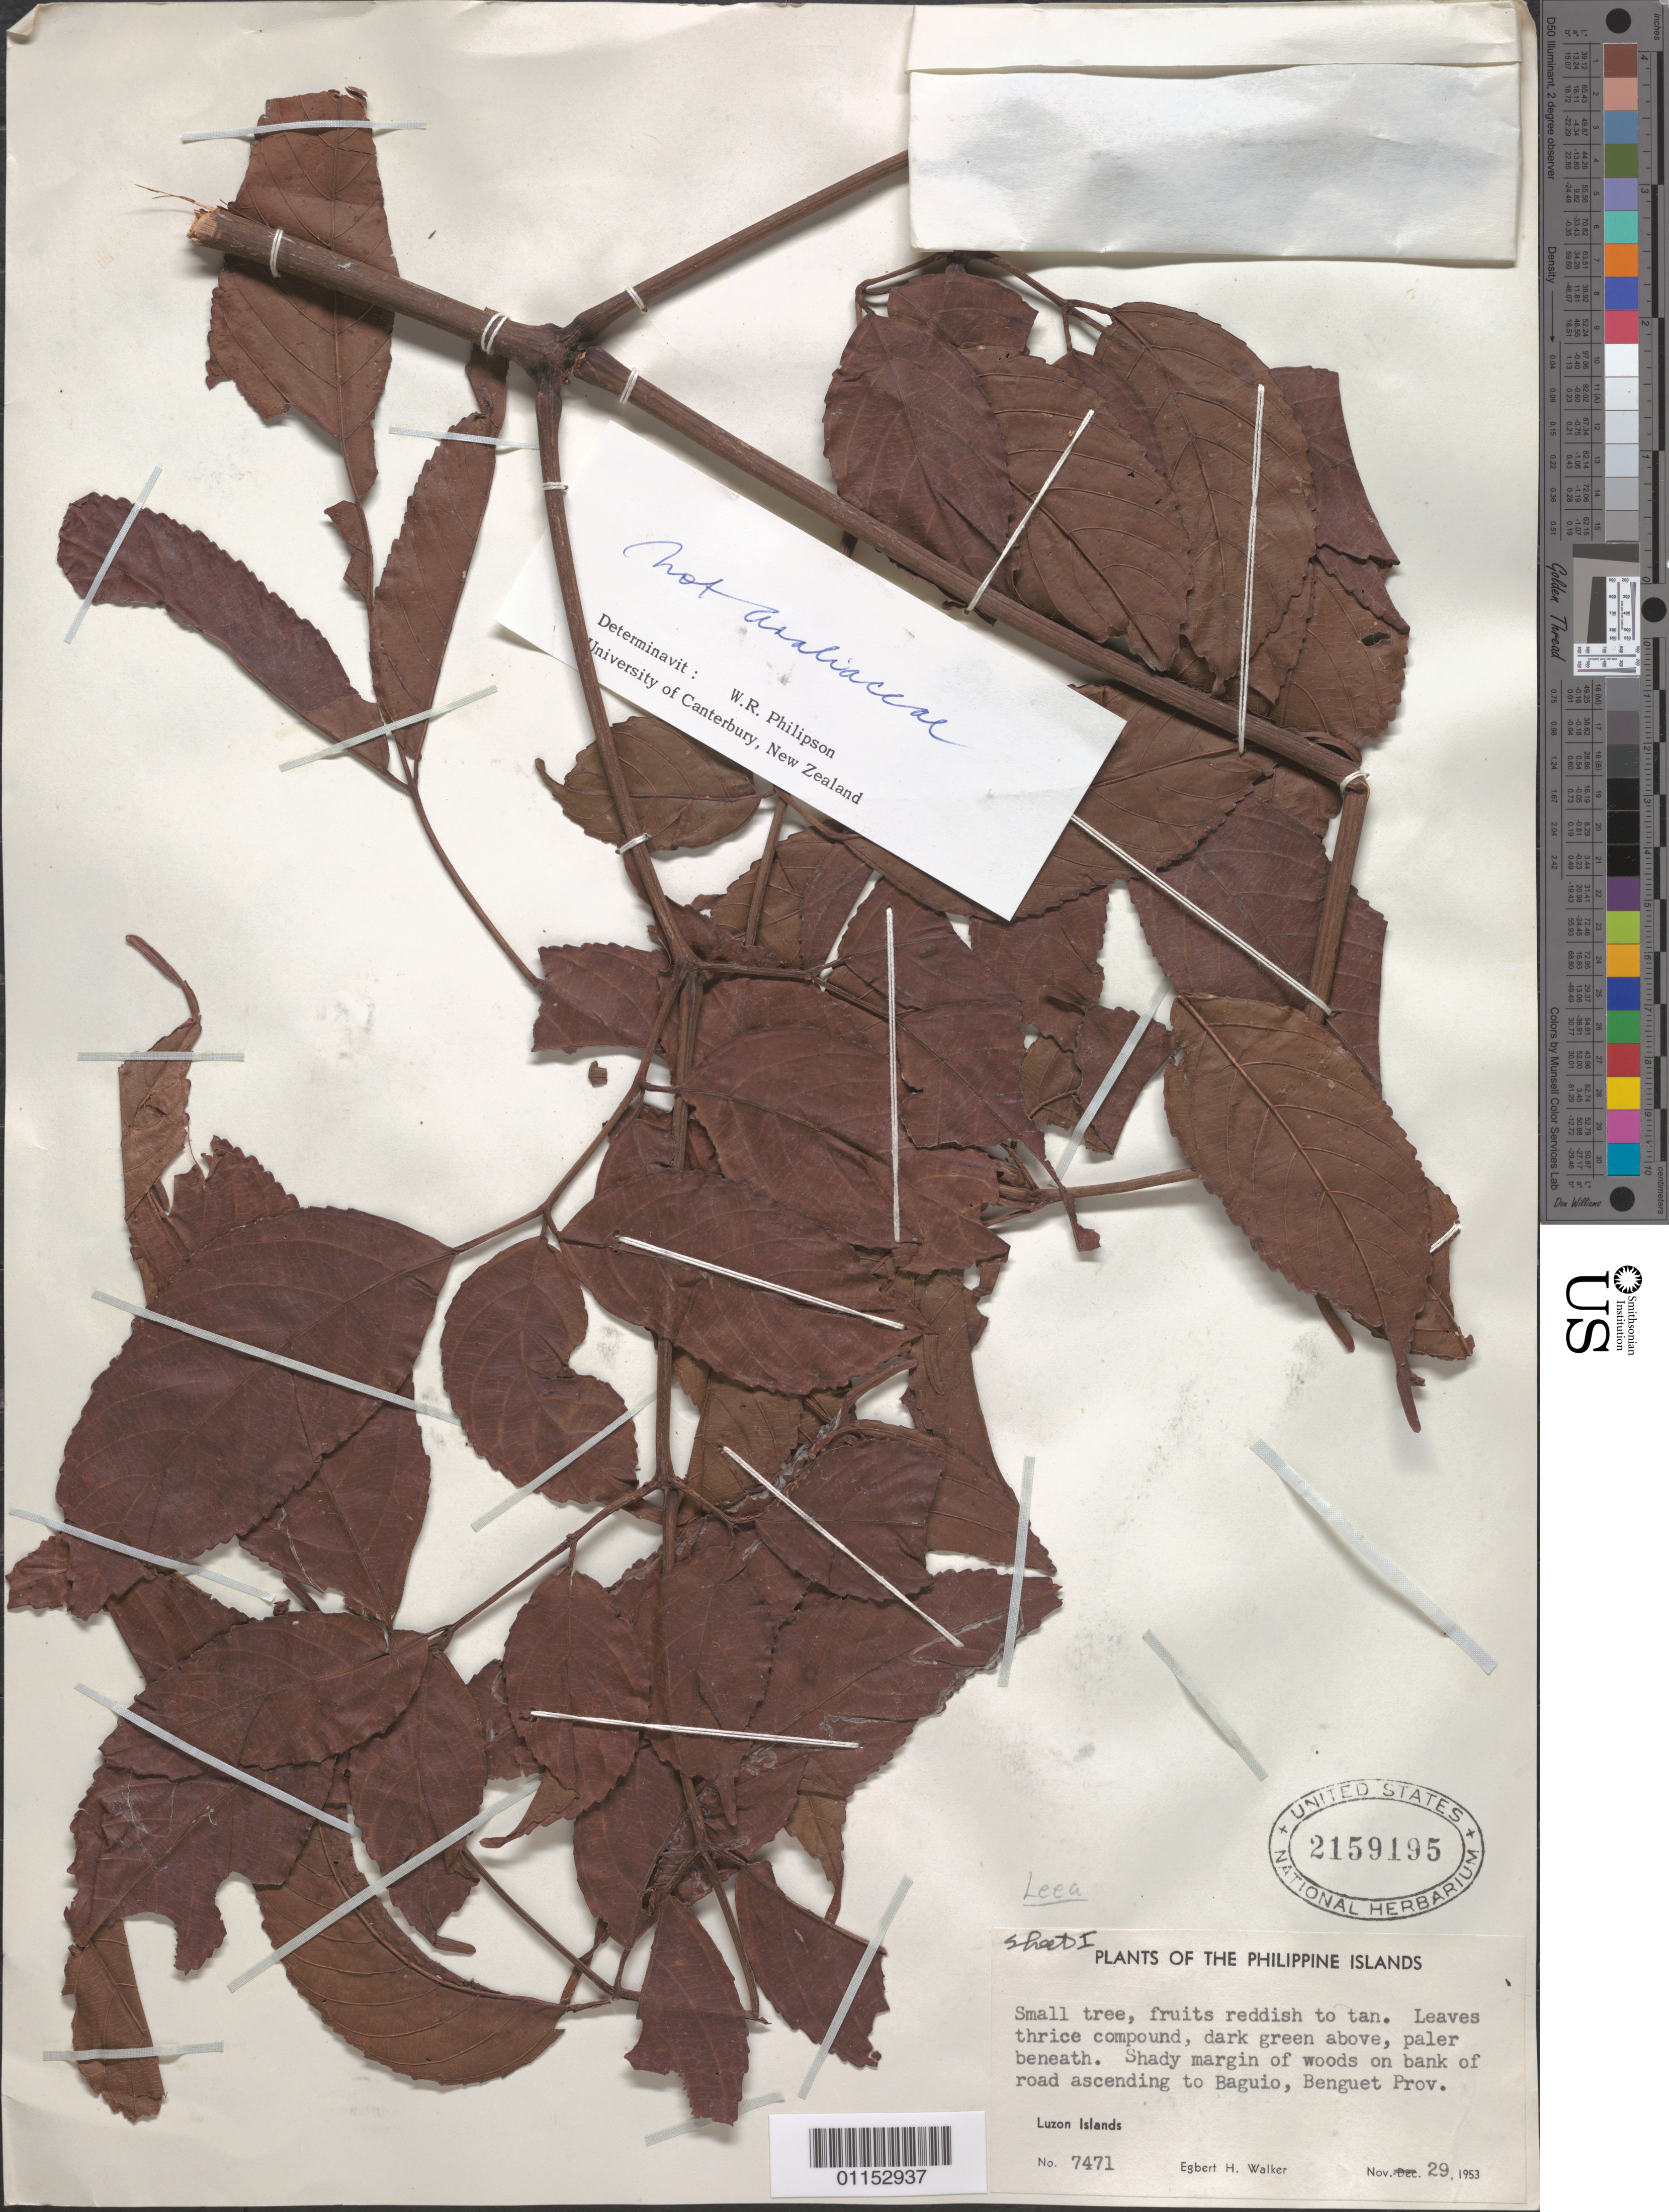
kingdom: Plantae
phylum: Tracheophyta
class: Magnoliopsida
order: Vitales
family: Vitaceae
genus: Leea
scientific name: Leea sp.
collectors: E. H. Walker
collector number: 7471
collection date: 1953-11-29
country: Philippines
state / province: Cordillera (Administrative Region)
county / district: Benguet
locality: On the Rd ascending to Baguio.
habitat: Small tree. Shady margin of woods on bank of road.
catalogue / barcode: US 2159195